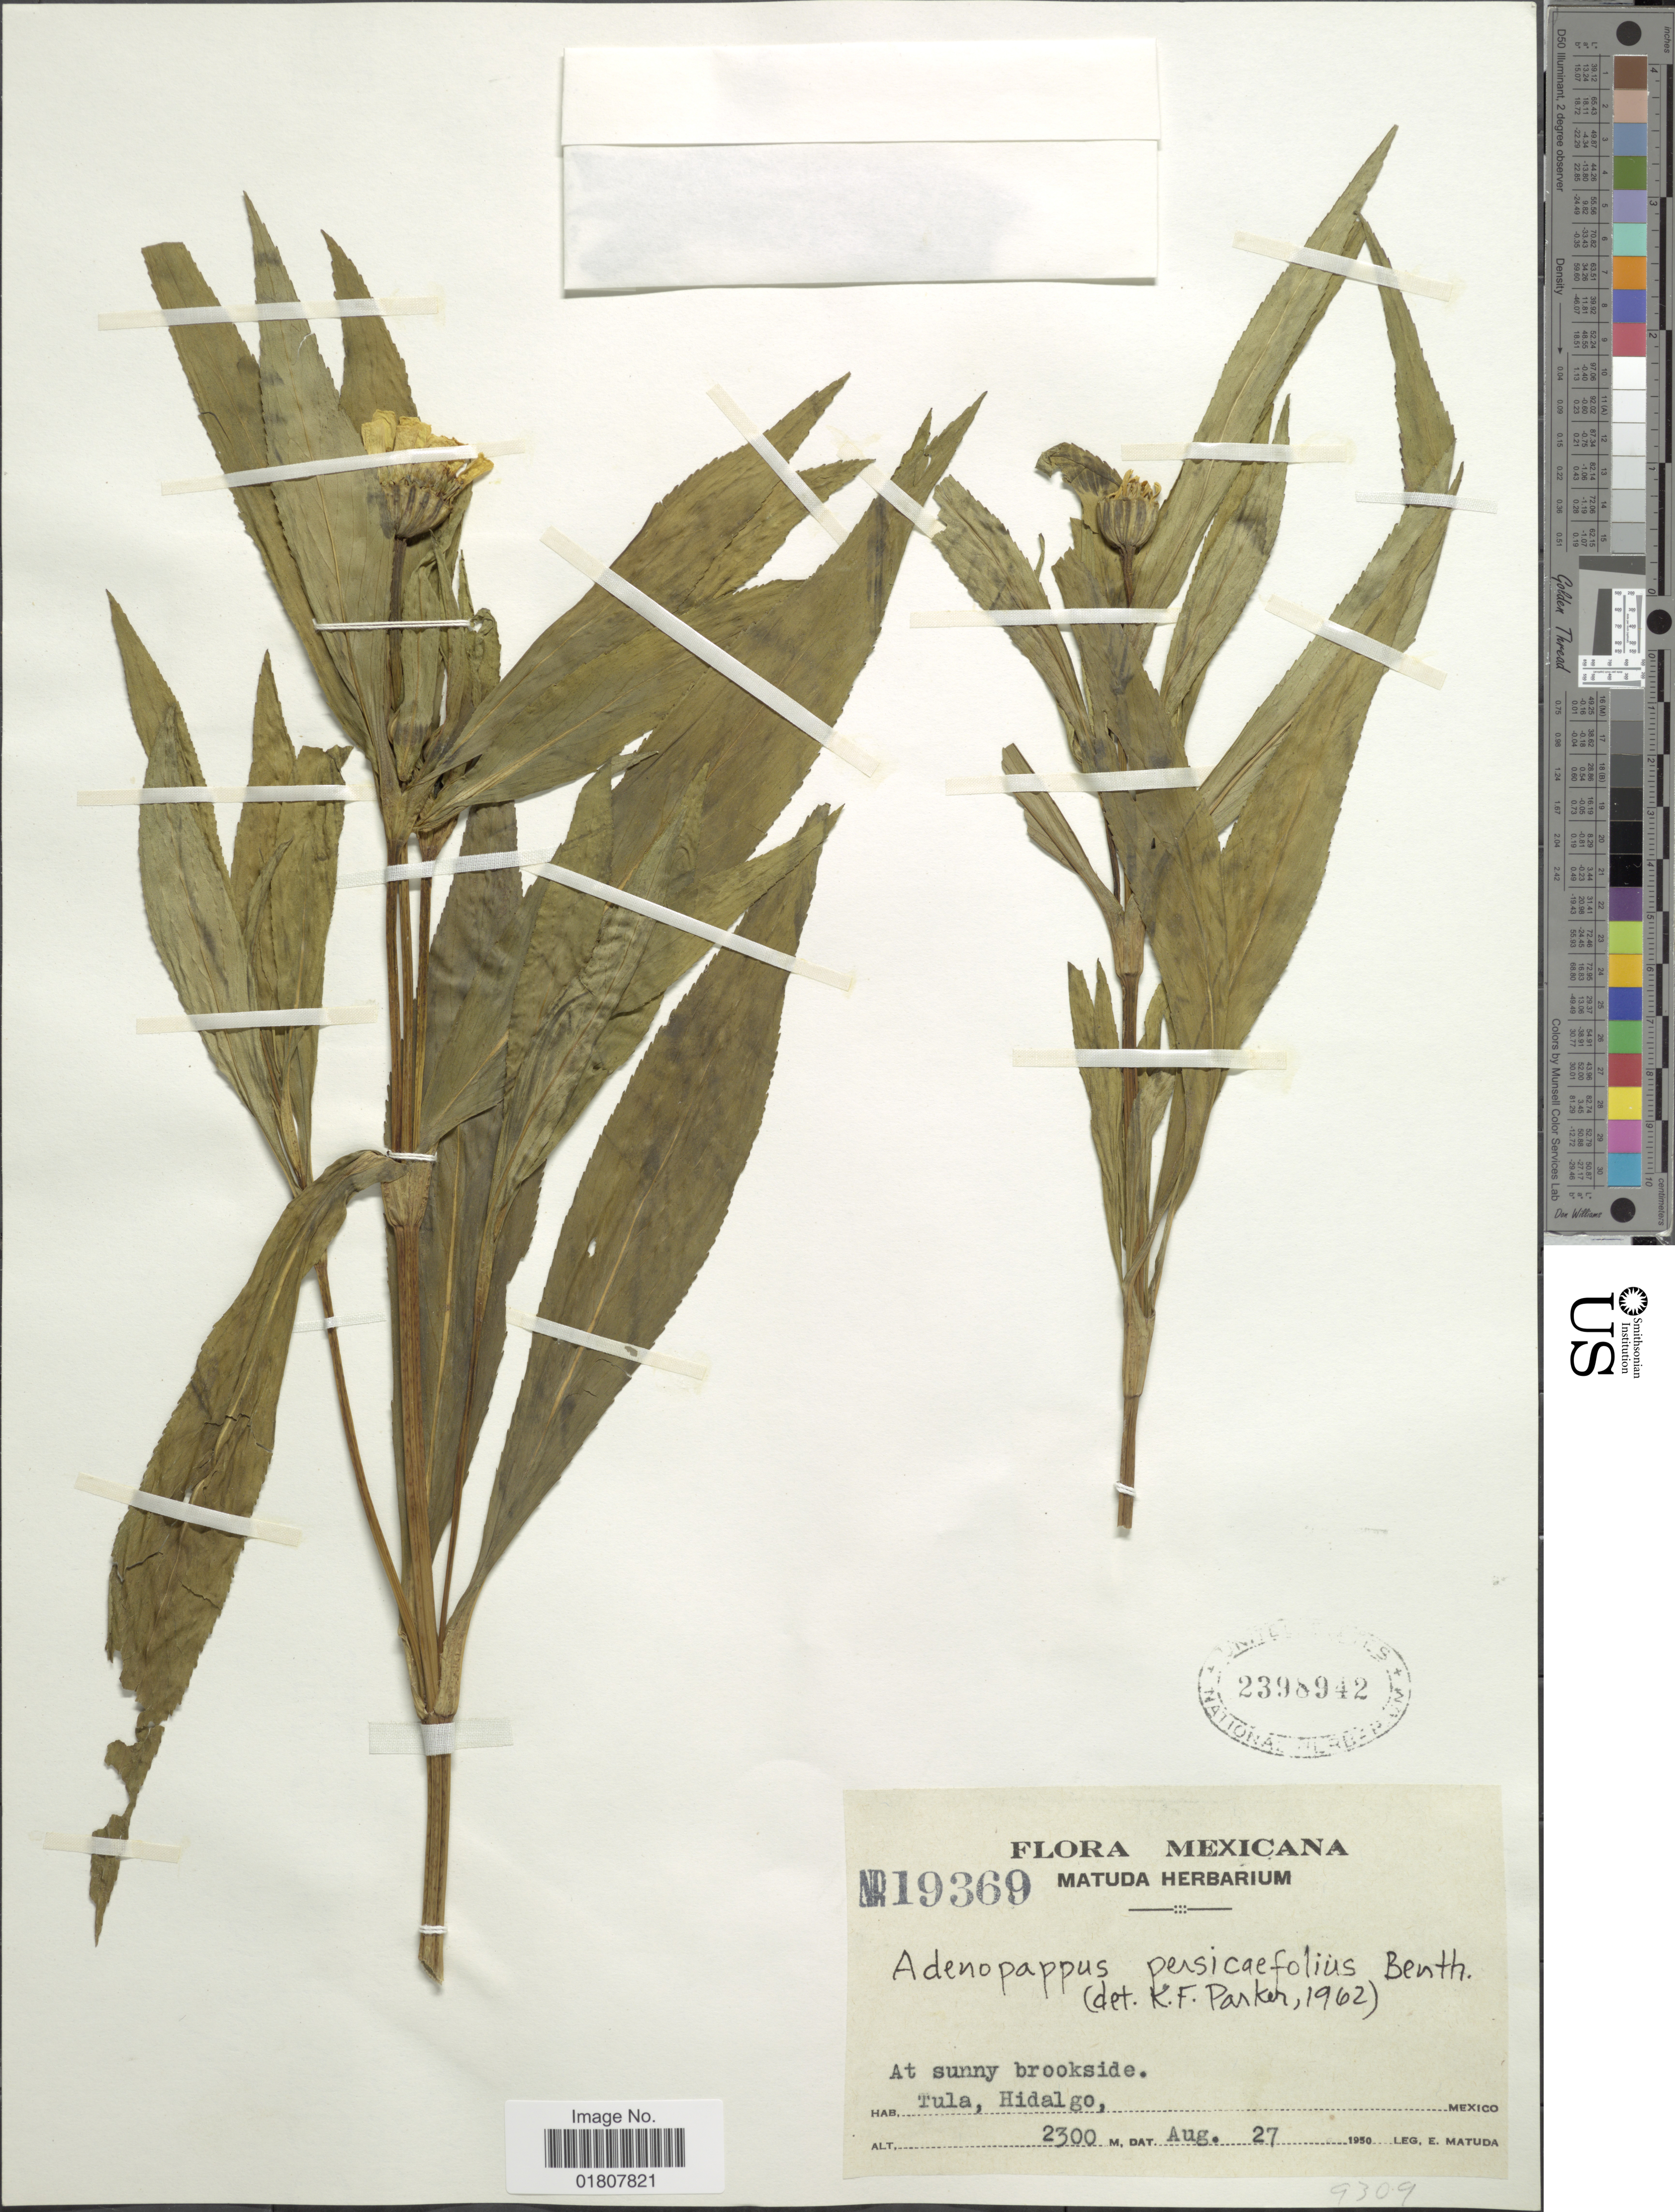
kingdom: Plantae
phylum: Tracheophyta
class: Magnoliopsida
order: Asterales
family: Asteraceae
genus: Adenopappus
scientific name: Adenopappus persicaefolius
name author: Benth.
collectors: E. Matuda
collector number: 19369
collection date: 1950-08-27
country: Mexico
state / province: Hidalgo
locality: Tula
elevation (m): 2300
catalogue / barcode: US 2398942